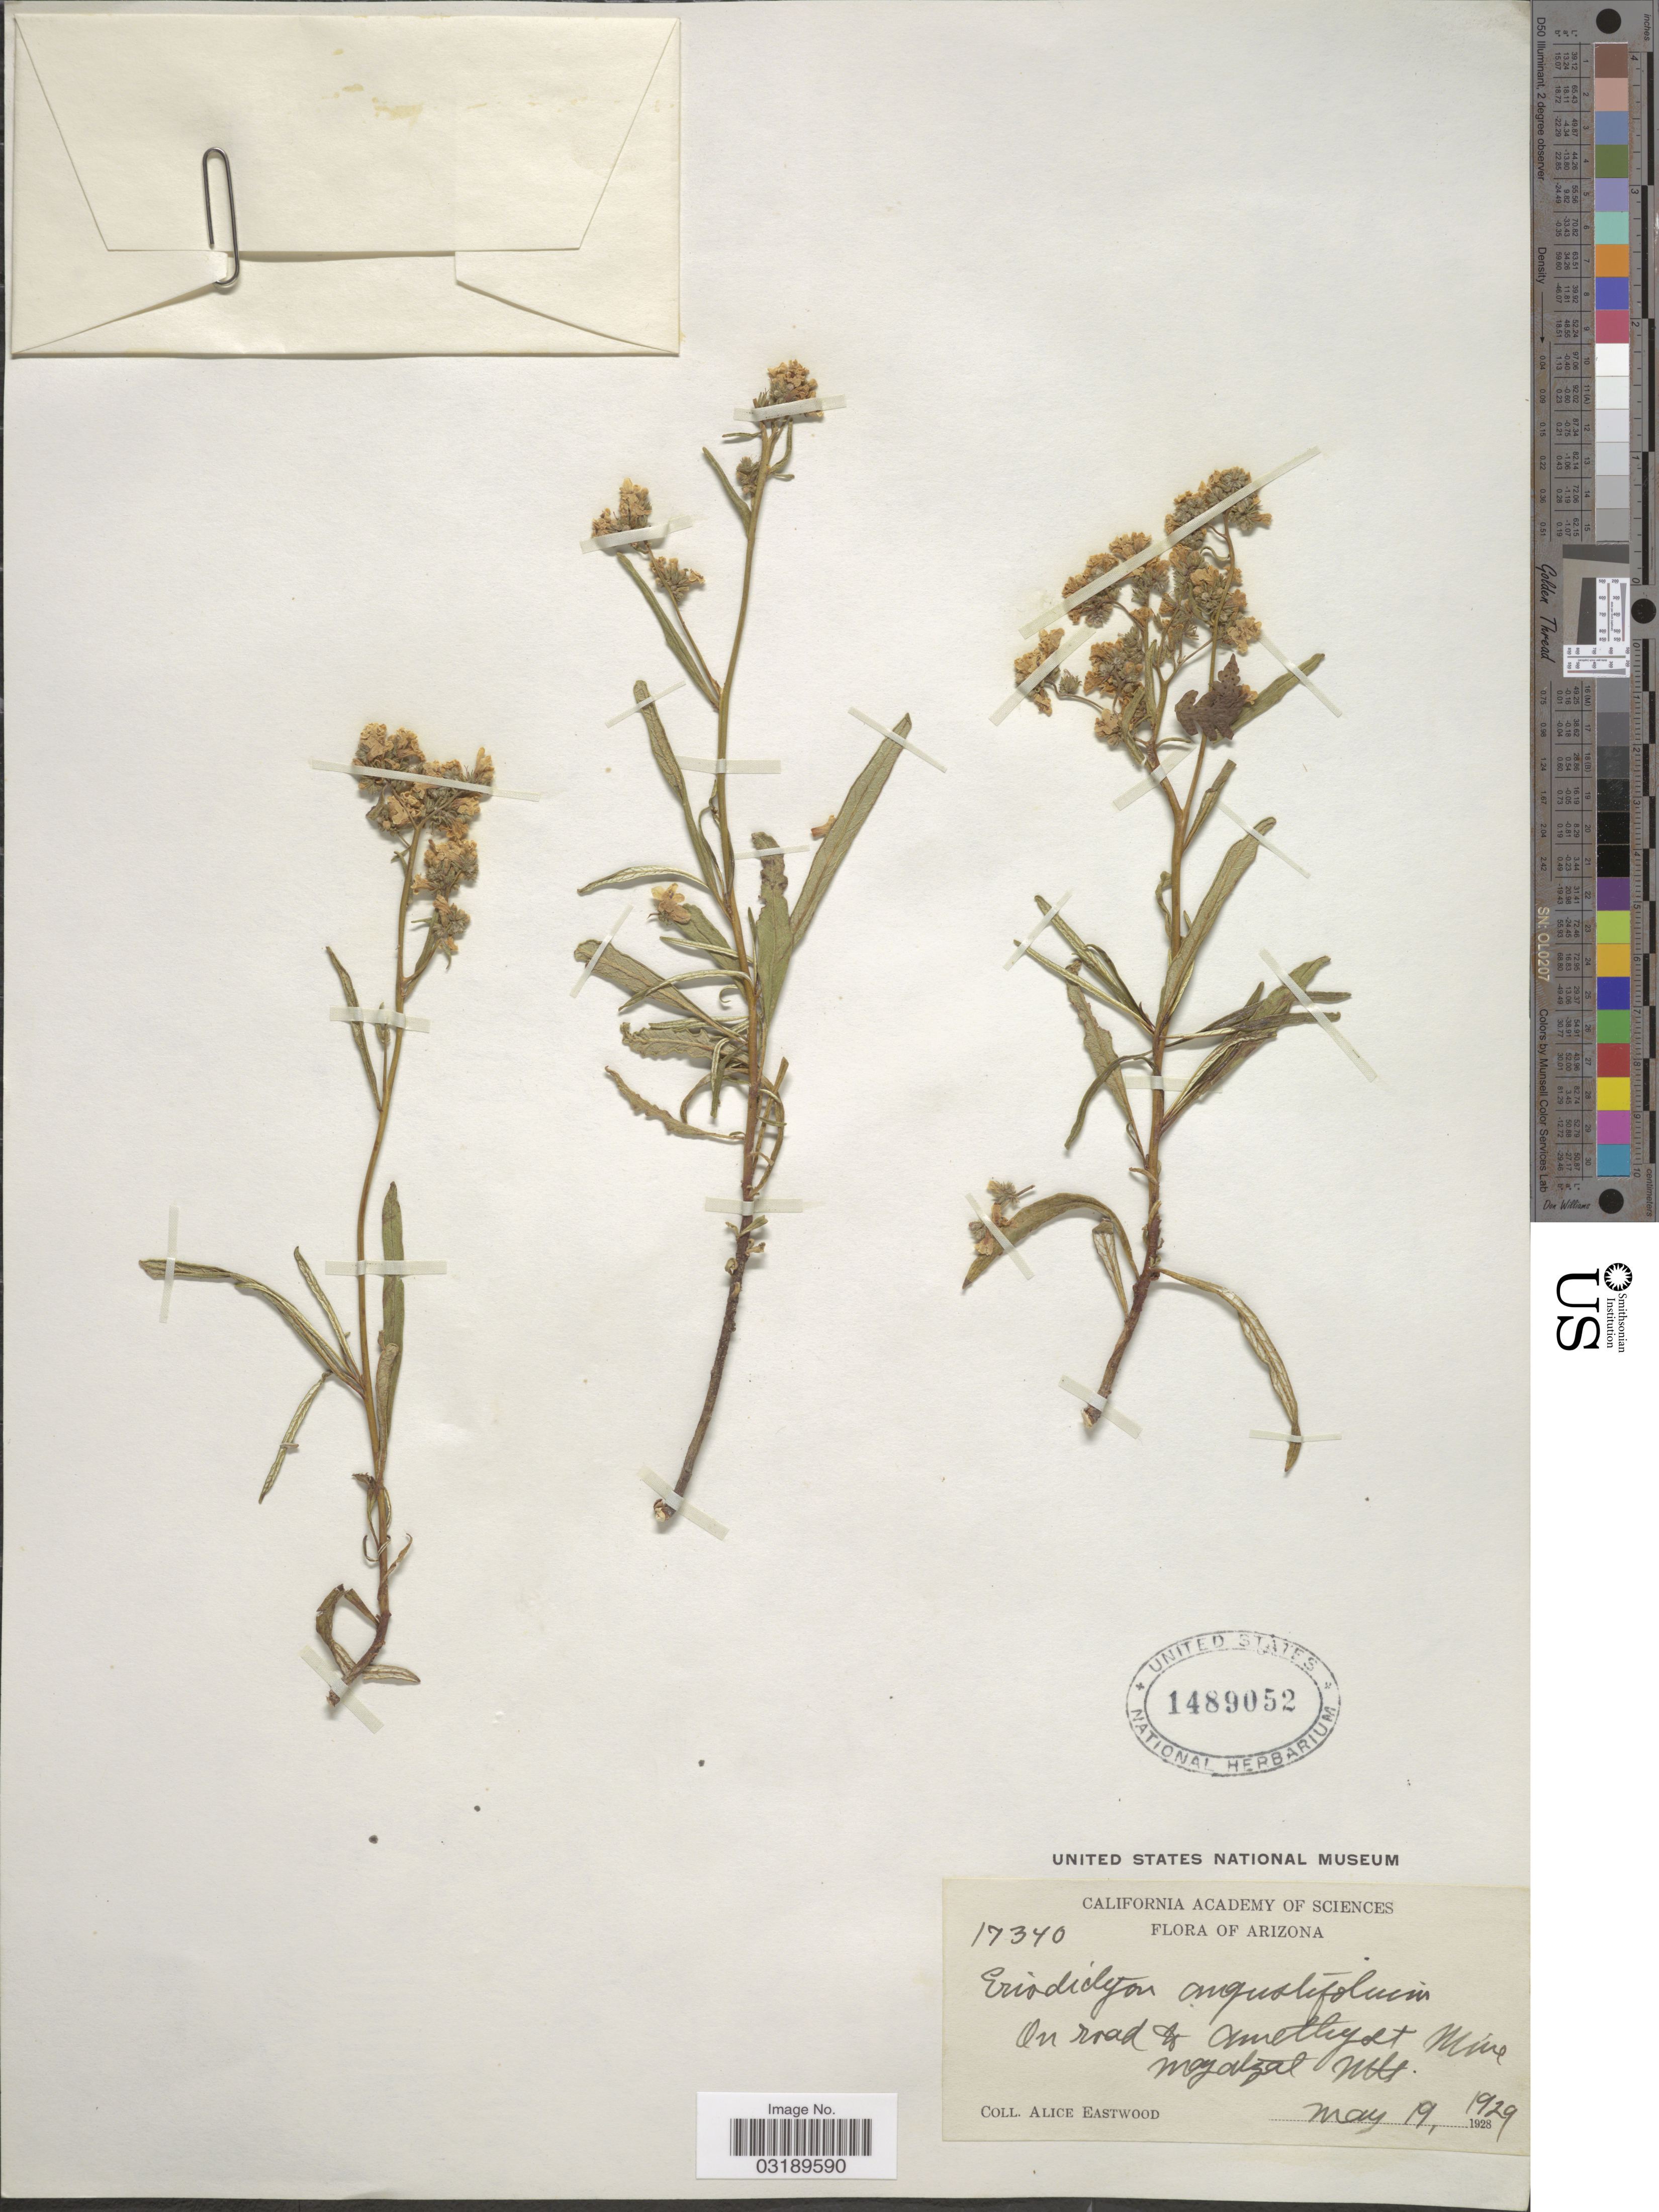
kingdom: Plantae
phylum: Tracheophyta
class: Magnoliopsida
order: Boraginales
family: Namaceae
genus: Eriodictyon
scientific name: Eriodictyon angustifolium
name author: Nutt.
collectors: A. Eastwood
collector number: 17340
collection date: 1929-05-19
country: United States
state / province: Arizona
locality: On road to Amethyst Mine Mazatzal Mts.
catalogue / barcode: US 1489052